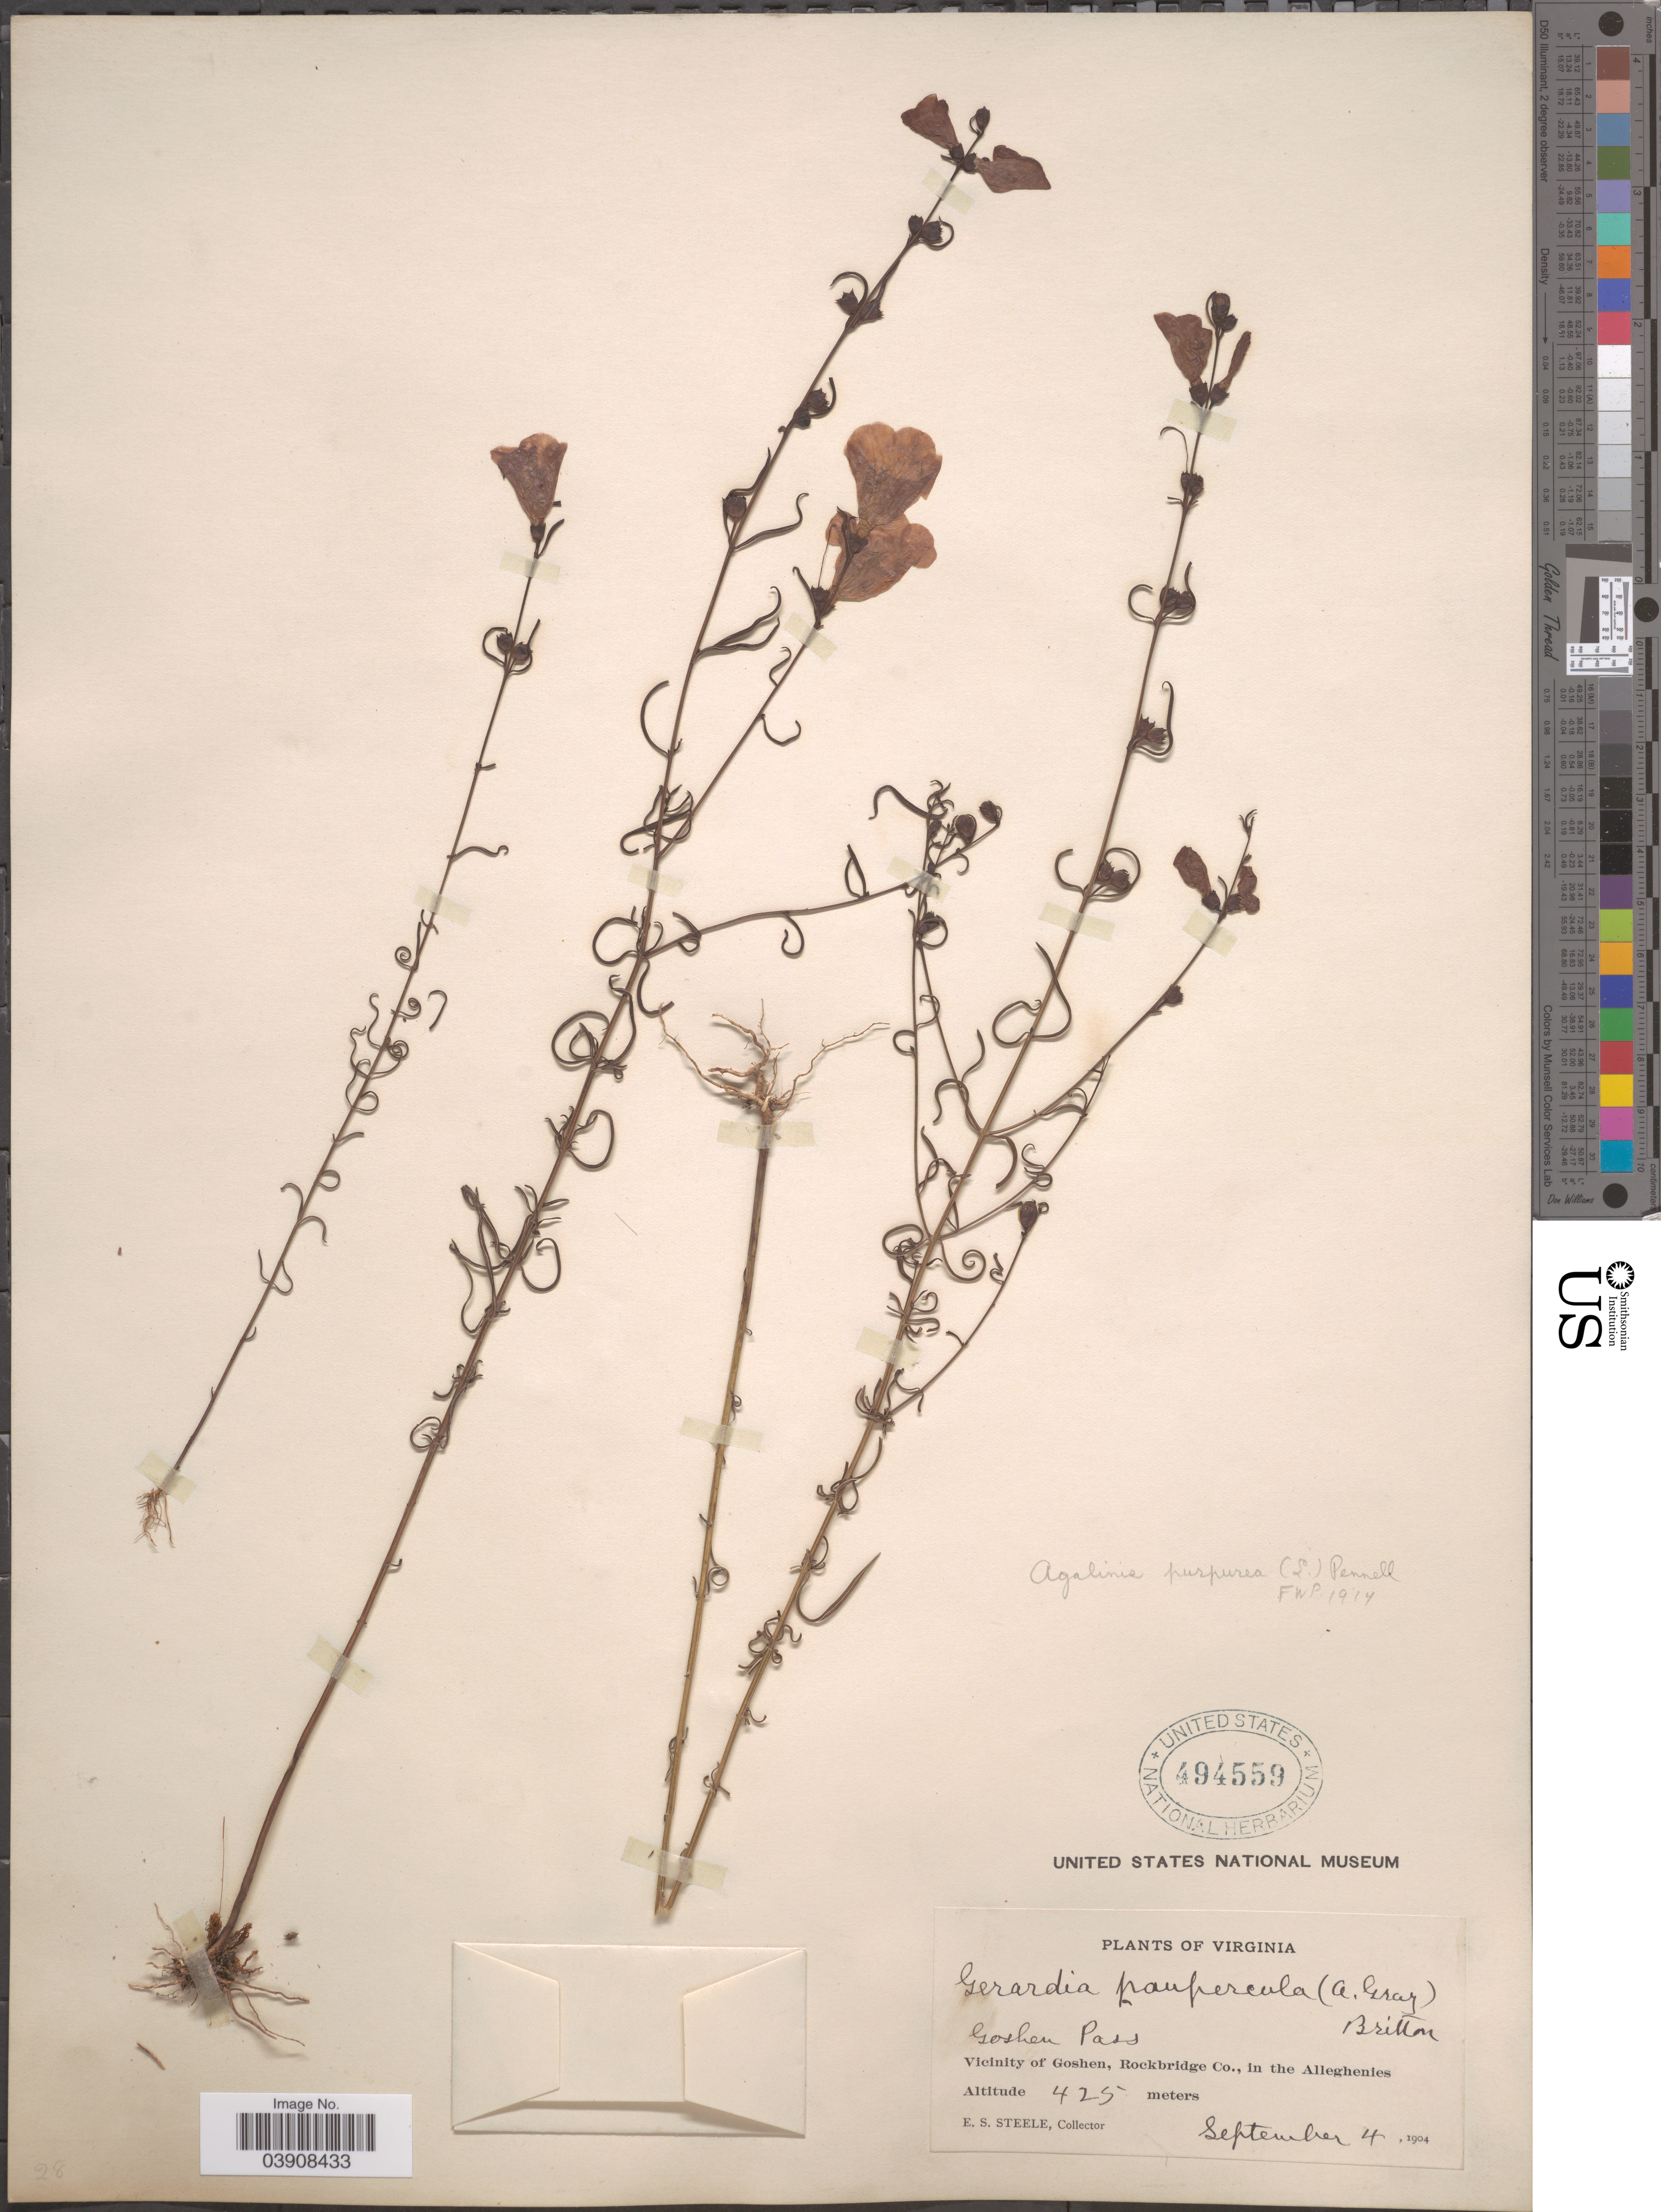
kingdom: Plantae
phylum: Tracheophyta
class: Magnoliopsida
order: Lamiales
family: Orobanchaceae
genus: Agalinis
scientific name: Agalinis purpurea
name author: (L.) Pennell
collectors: E. Steele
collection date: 1904-09-04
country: United States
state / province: Virginia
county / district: Rockbridge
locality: Goshen Pass. Vicinity of Goshen, in the Alleghenies.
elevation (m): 425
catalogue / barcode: US 494559